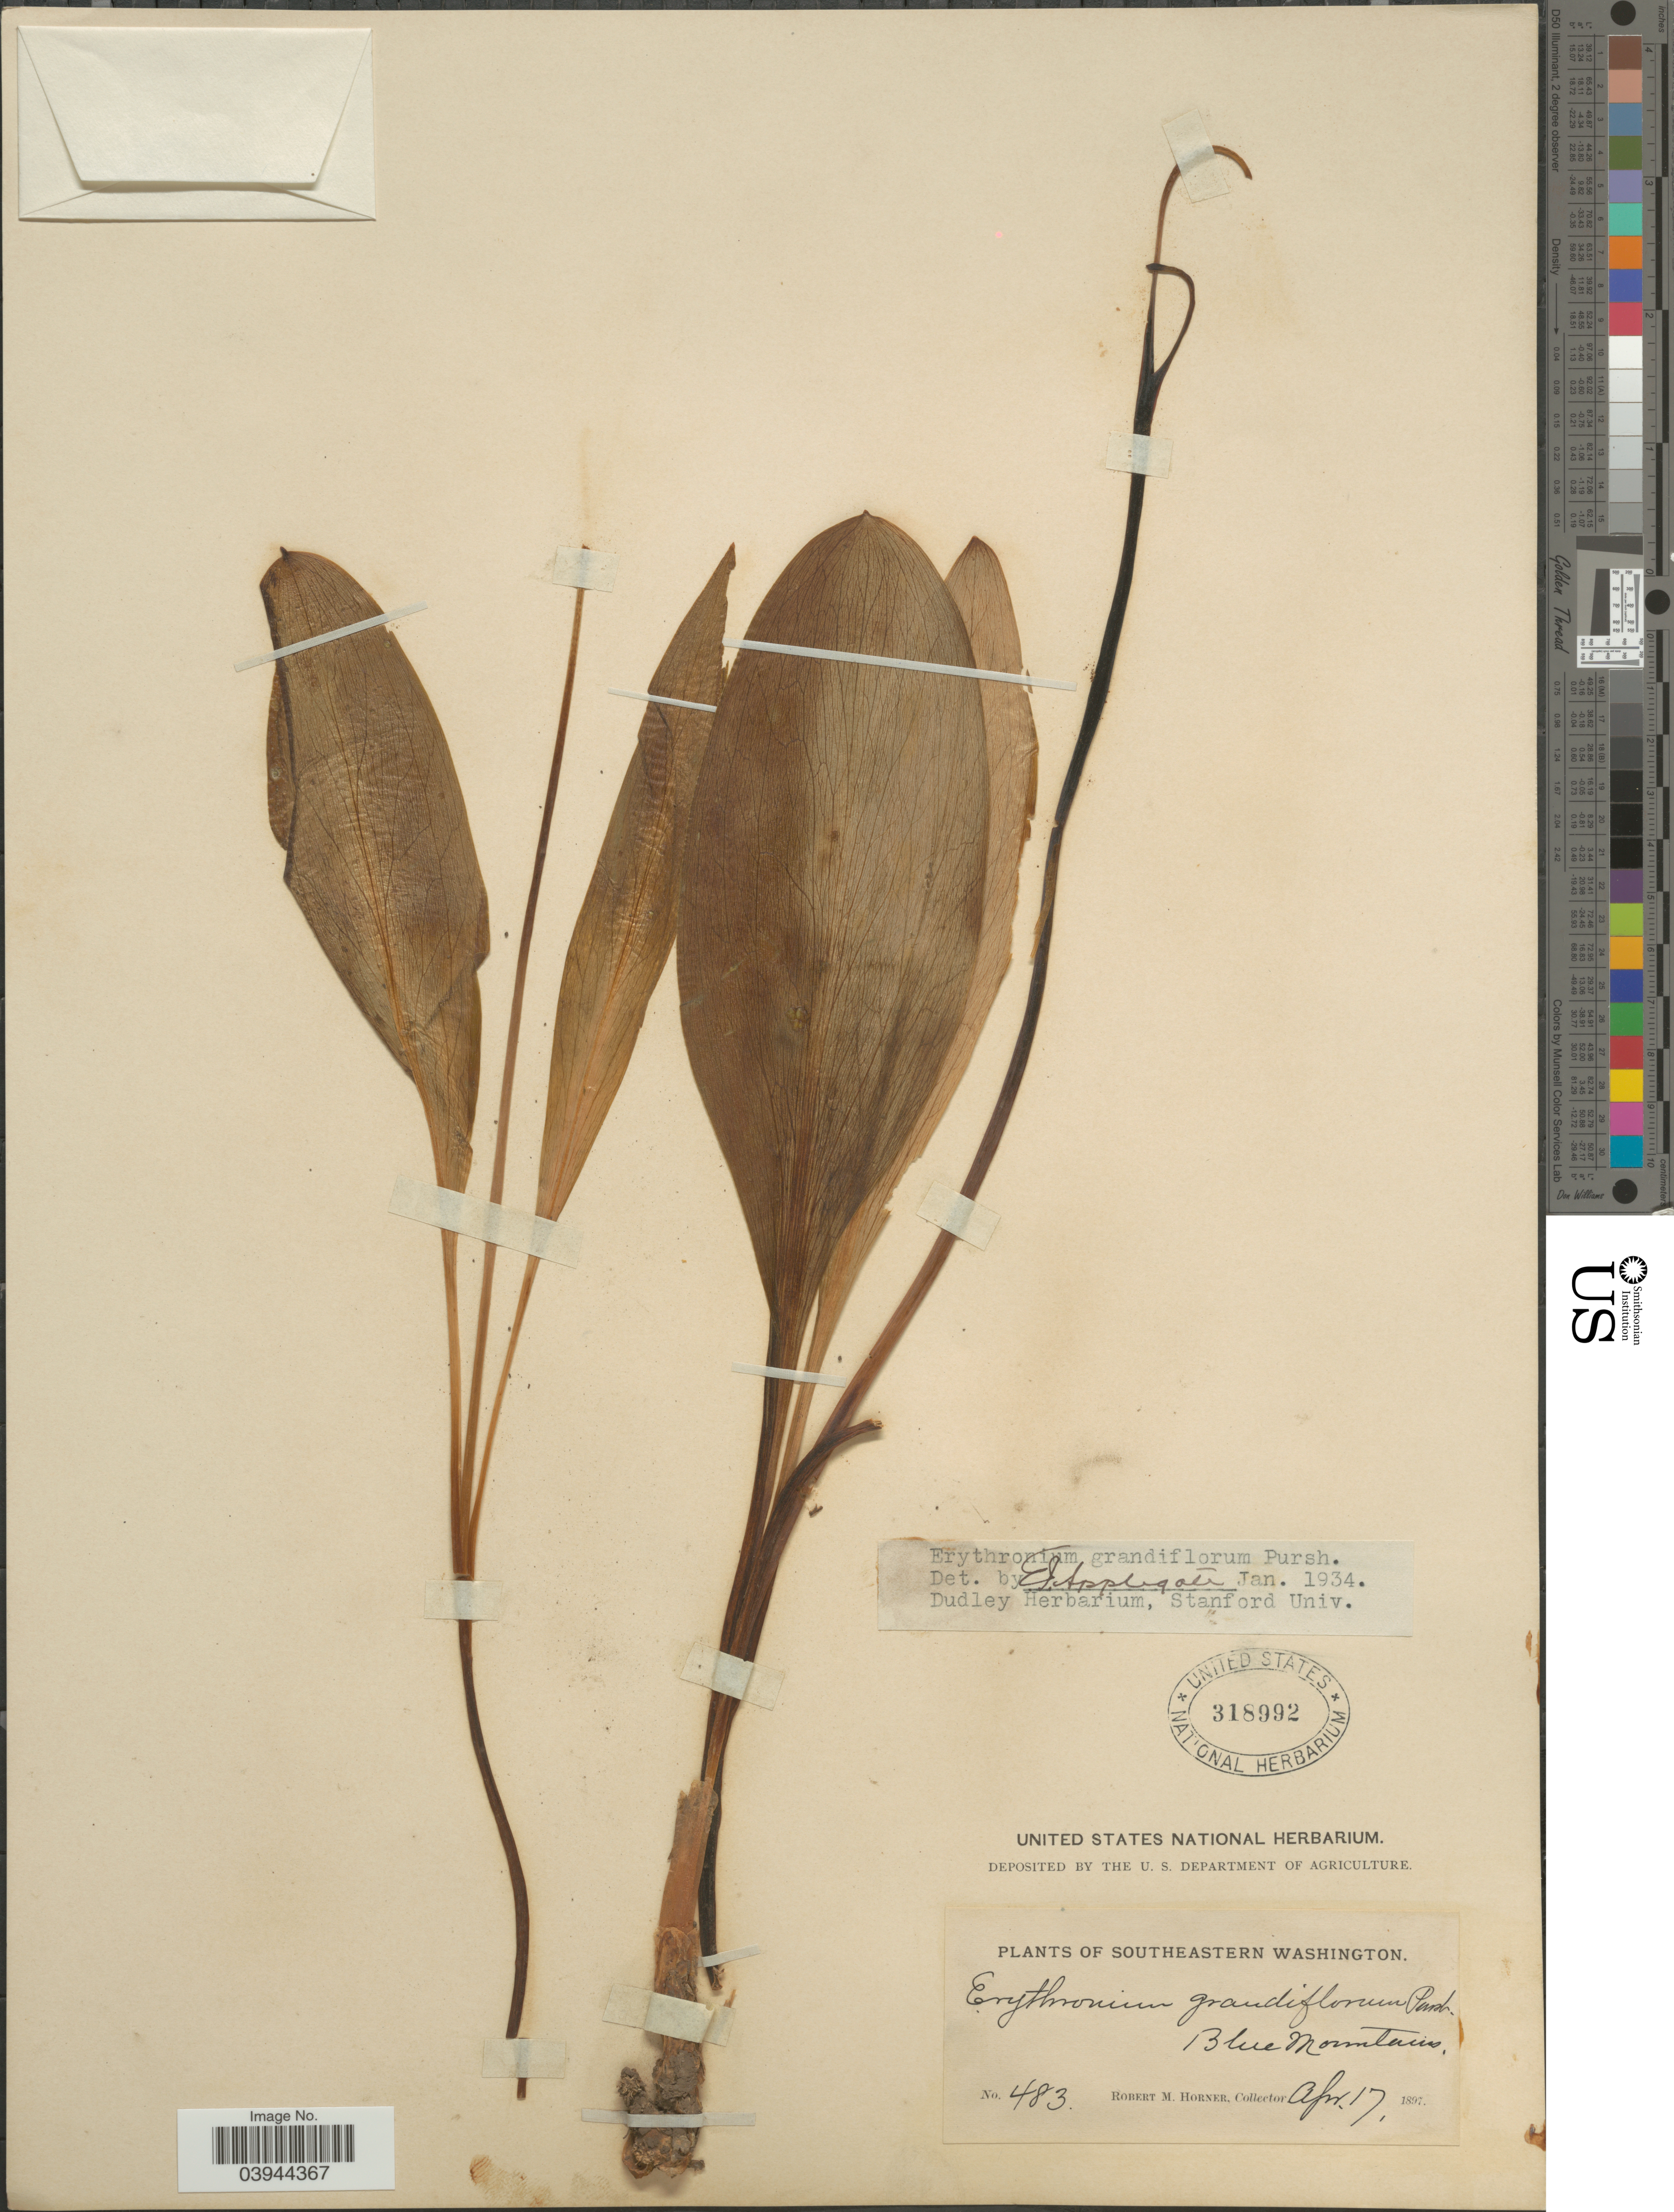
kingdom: Plantae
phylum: Tracheophyta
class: Liliopsida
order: Liliales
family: Liliaceae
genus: Erythronium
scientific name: Erythronium grandiflorum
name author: Pursh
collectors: R. Horner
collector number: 483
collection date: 1897-04-17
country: United States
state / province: Washington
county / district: Clallam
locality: Southeastern Washington. Blue Mountains.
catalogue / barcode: US 318992